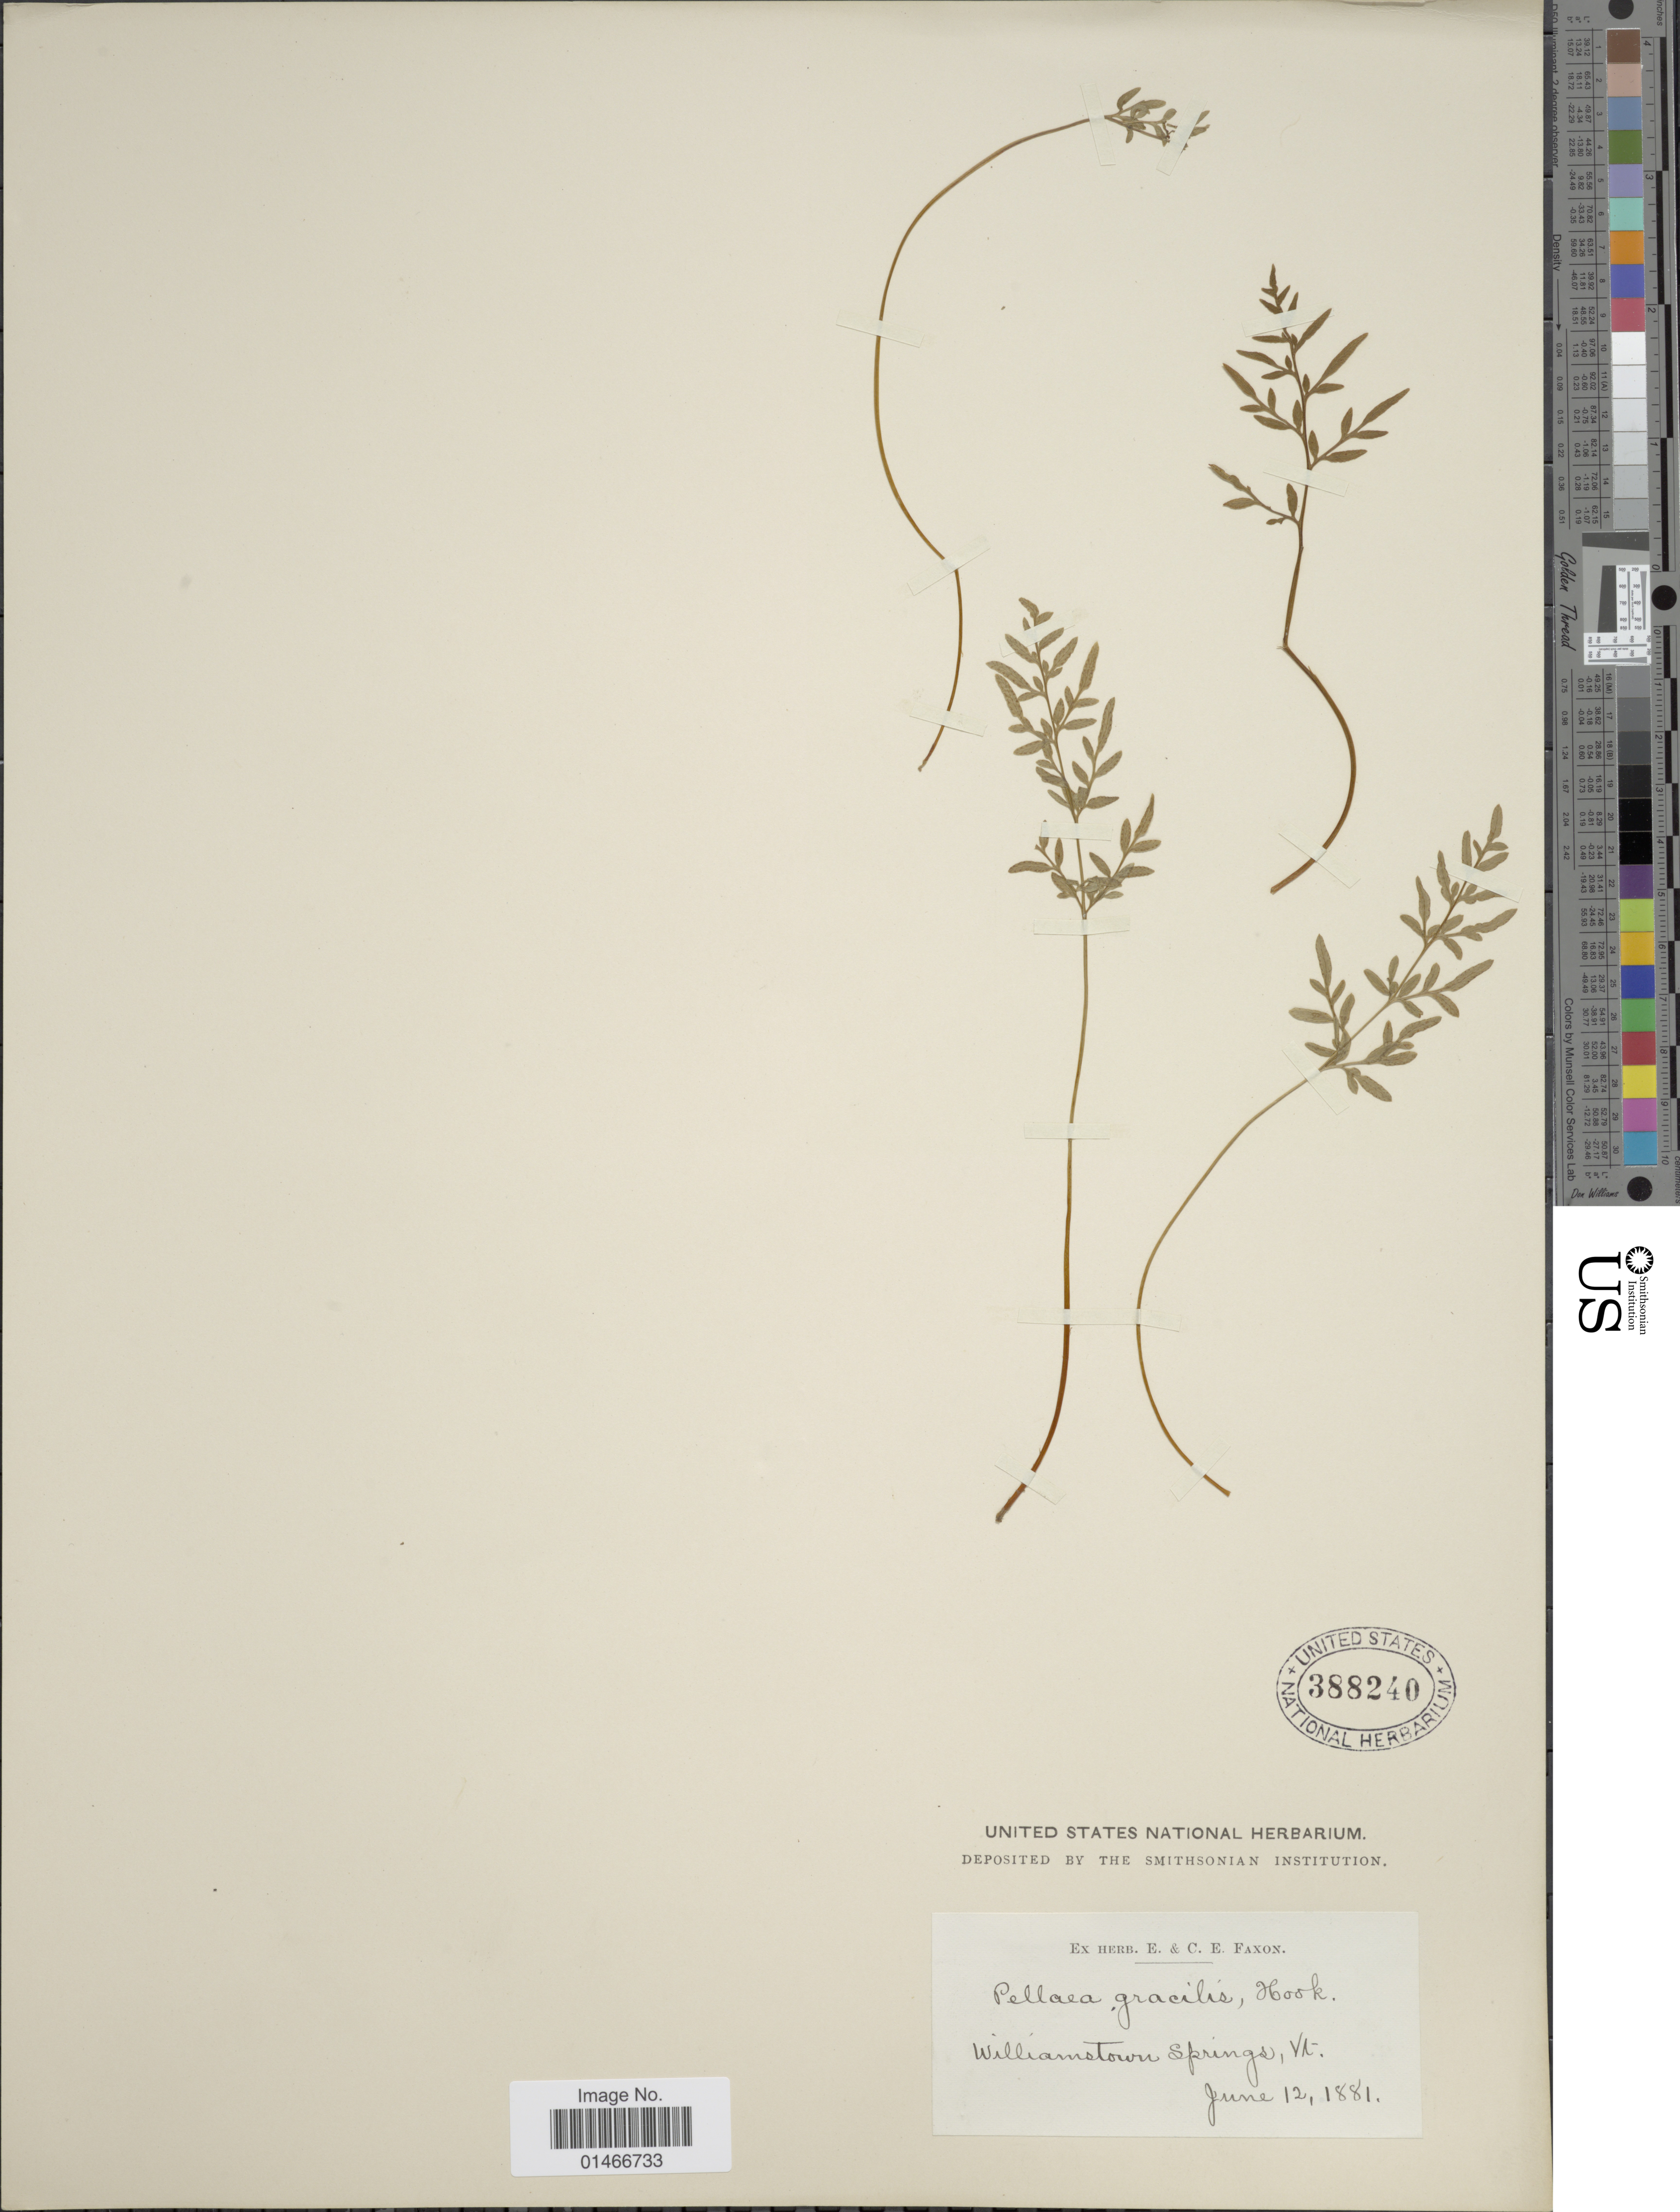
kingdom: Plantae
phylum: Tracheophyta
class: Polypodiopsida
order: Polypodiales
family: Pteridaceae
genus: Cryptogramma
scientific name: Cryptogramma stelleri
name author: (S.G. Gmel.) Prantl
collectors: ex herb. E. & C.E. Faxon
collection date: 1881-06-12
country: United States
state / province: Vermont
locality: Williamstown Springs, Vt.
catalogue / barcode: US 388240